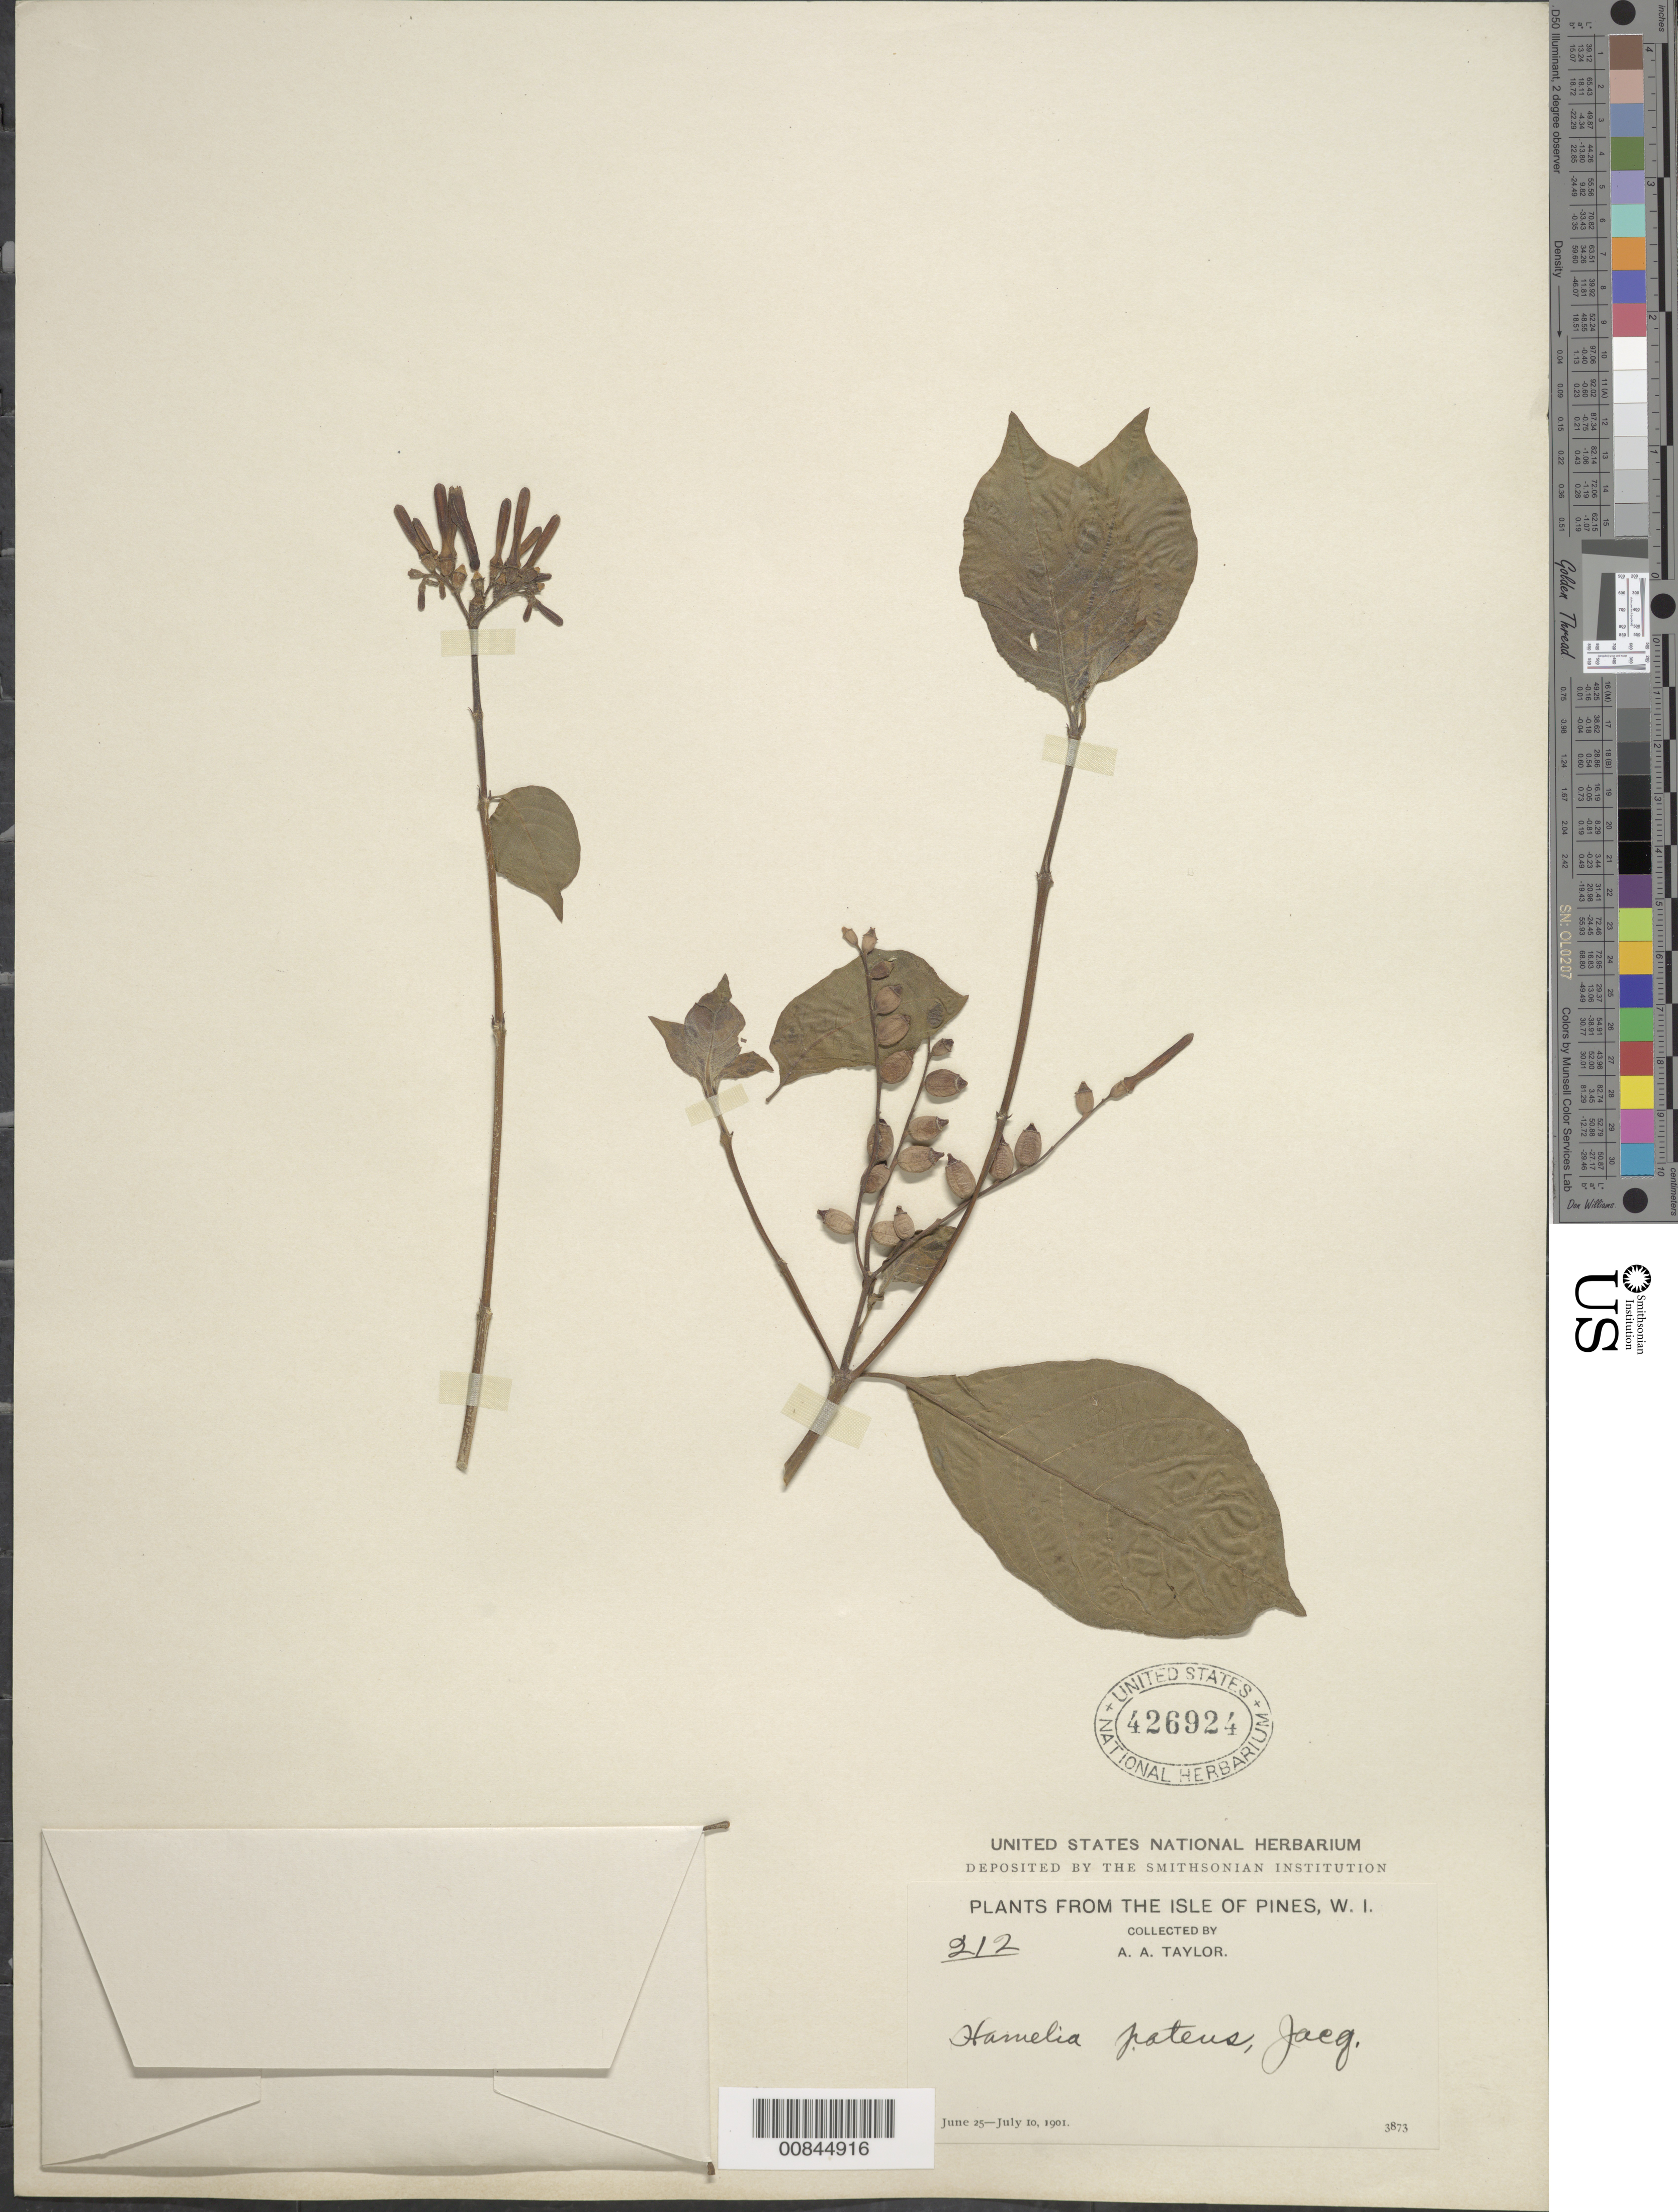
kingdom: Plantae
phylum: Tracheophyta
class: Magnoliopsida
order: Gentianales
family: Rubiaceae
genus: Hamelia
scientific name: Hamelia patens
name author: Jacq.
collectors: A. A. Taylor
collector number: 212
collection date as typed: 25 Jun 1901 to 10 Jul 1901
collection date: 1901-06-25/1901-07-10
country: Cuba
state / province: Isla de La Juventud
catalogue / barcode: US 426924